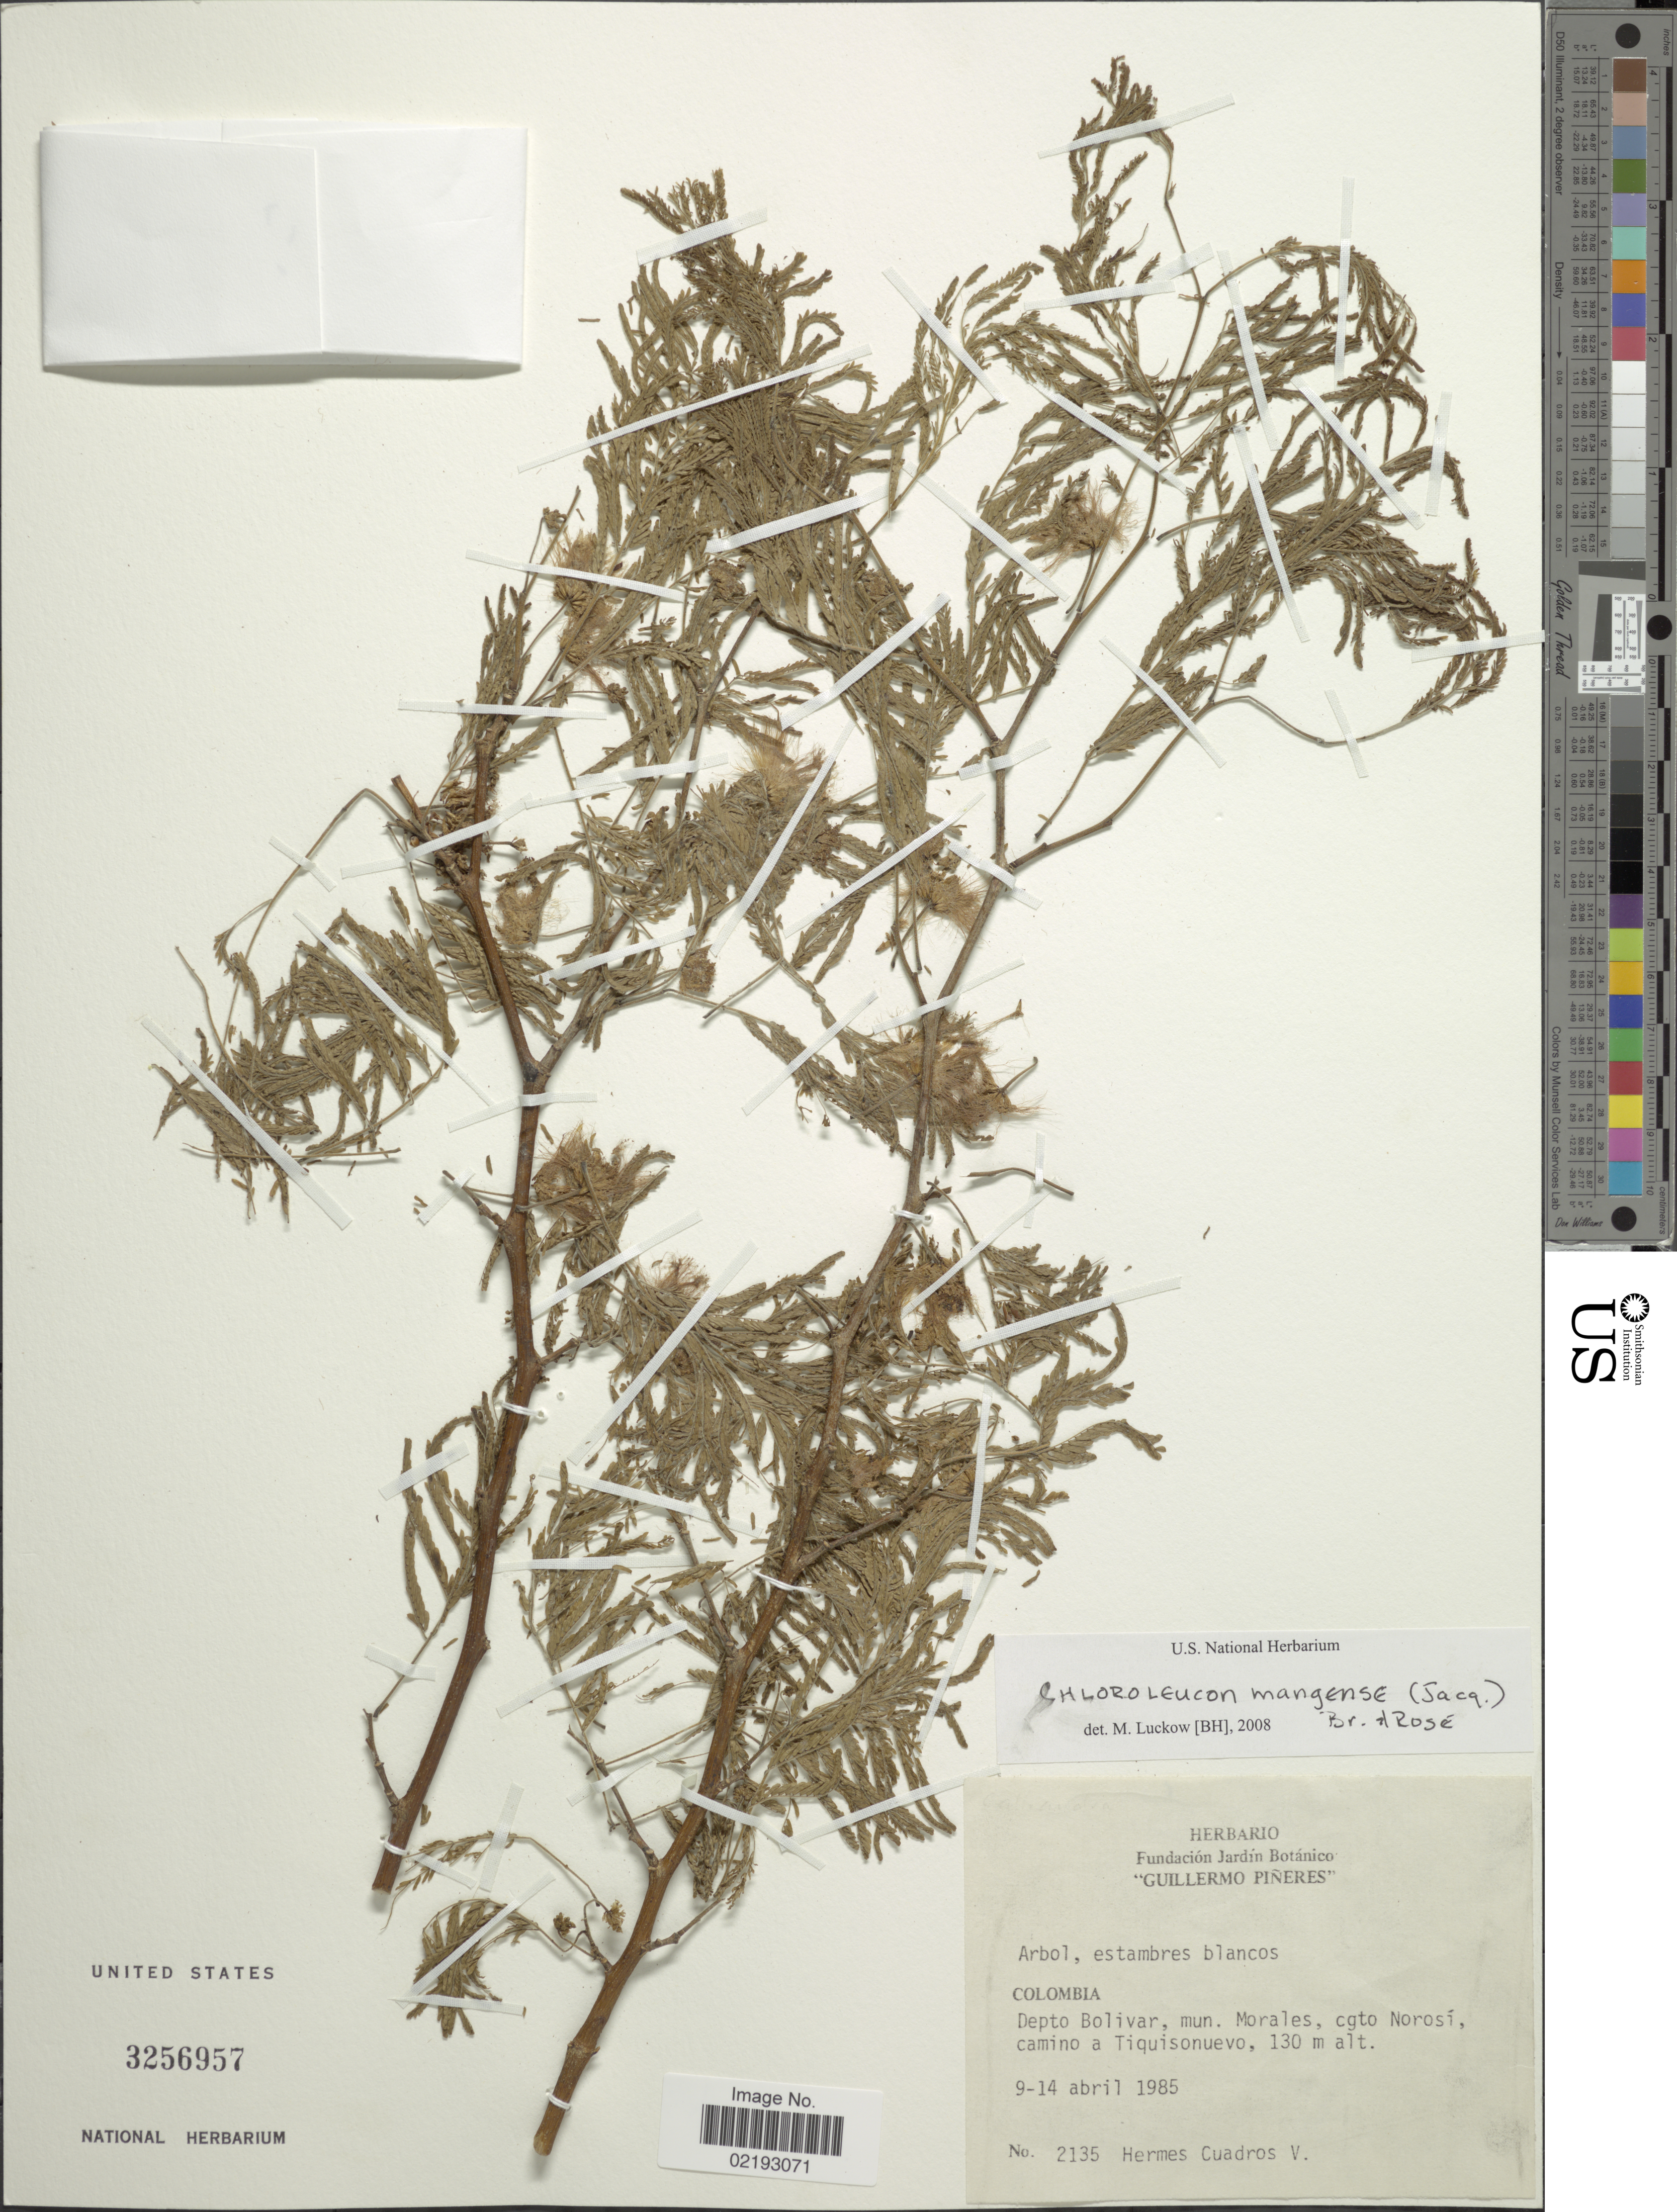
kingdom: Plantae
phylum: Tracheophyta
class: Magnoliopsida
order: Fabales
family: Fabaceae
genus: Chloroleucon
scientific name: Chloroleucon mangense var. mangense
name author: (Jacq.) Britton & Rose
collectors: H. Cuadros V.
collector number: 2135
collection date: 1985-04-09/1985-04-14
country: Colombia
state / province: Bolívar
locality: Mun. Morales, cgto Norosi, camino a Tiquisonuevo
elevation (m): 130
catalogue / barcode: US 3256957